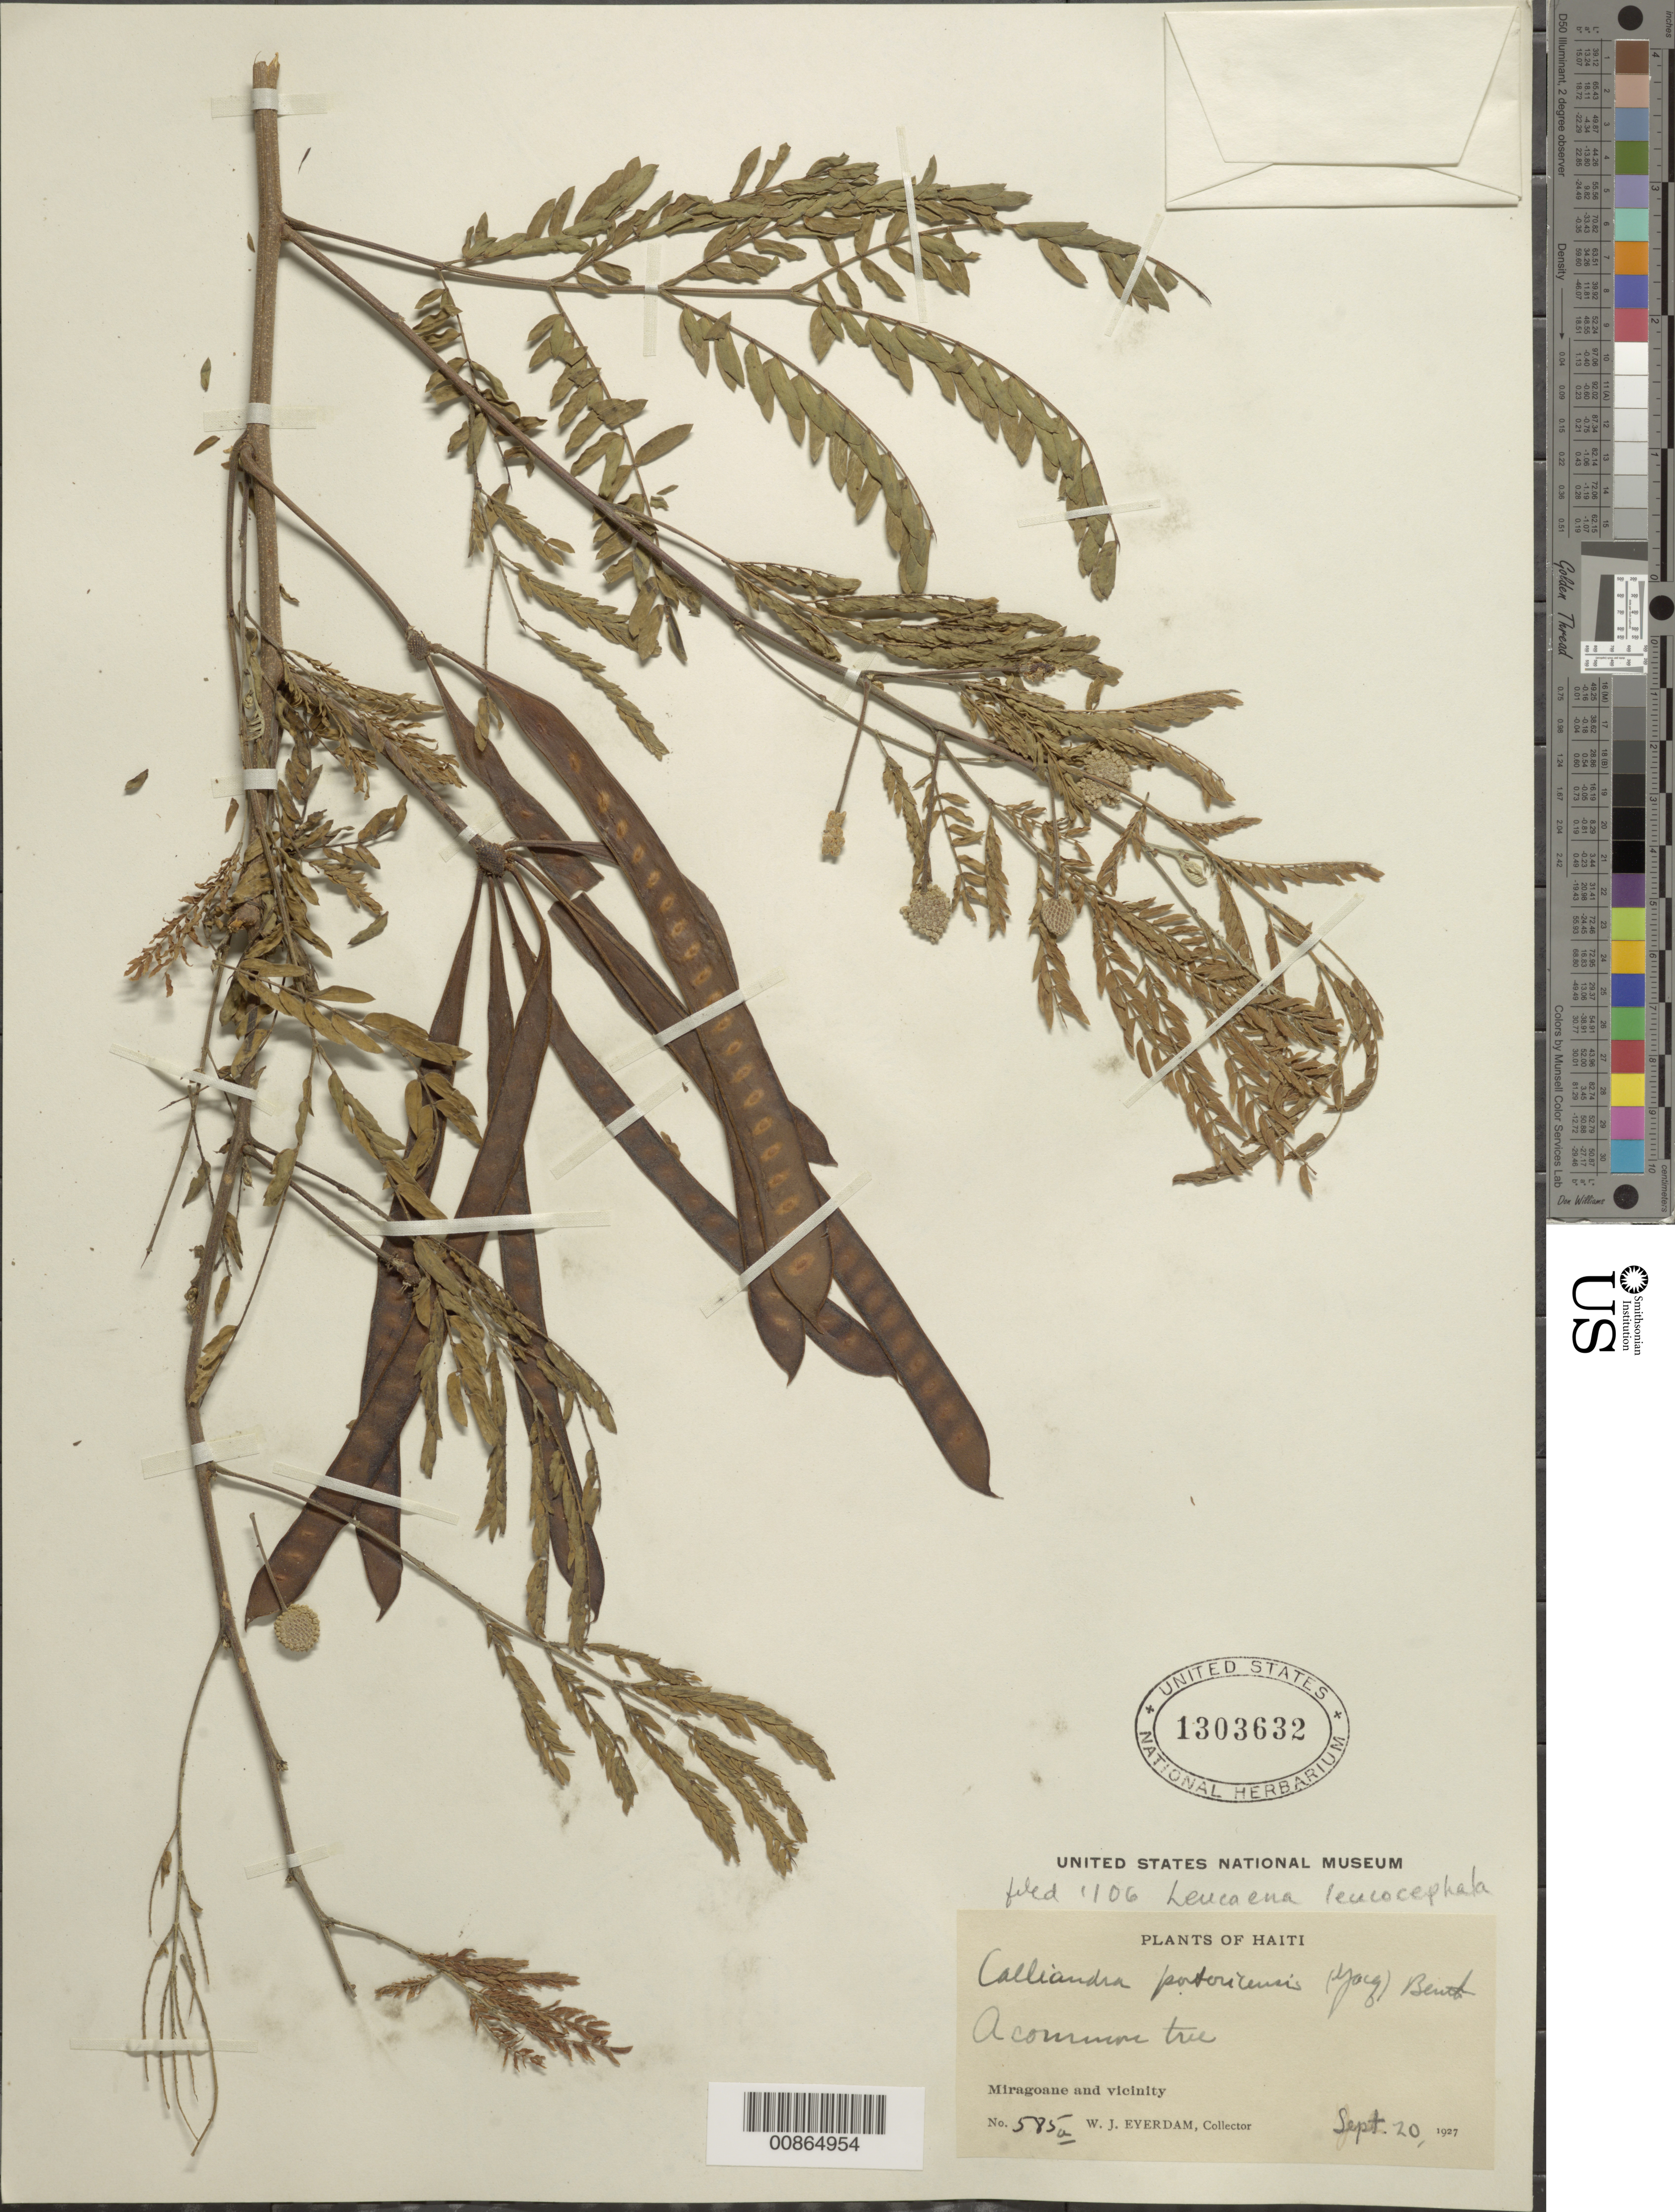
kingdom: Plantae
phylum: Tracheophyta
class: Magnoliopsida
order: Fabales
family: Fabaceae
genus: Leucaena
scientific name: Leucaena leucocephala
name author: (Lam.) de Wit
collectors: W. J. Eyerdam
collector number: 585a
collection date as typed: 20 Sep 1927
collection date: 1927-09-20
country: Haiti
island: Hispaniola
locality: Miragoane and vicinity.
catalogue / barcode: US 1303632